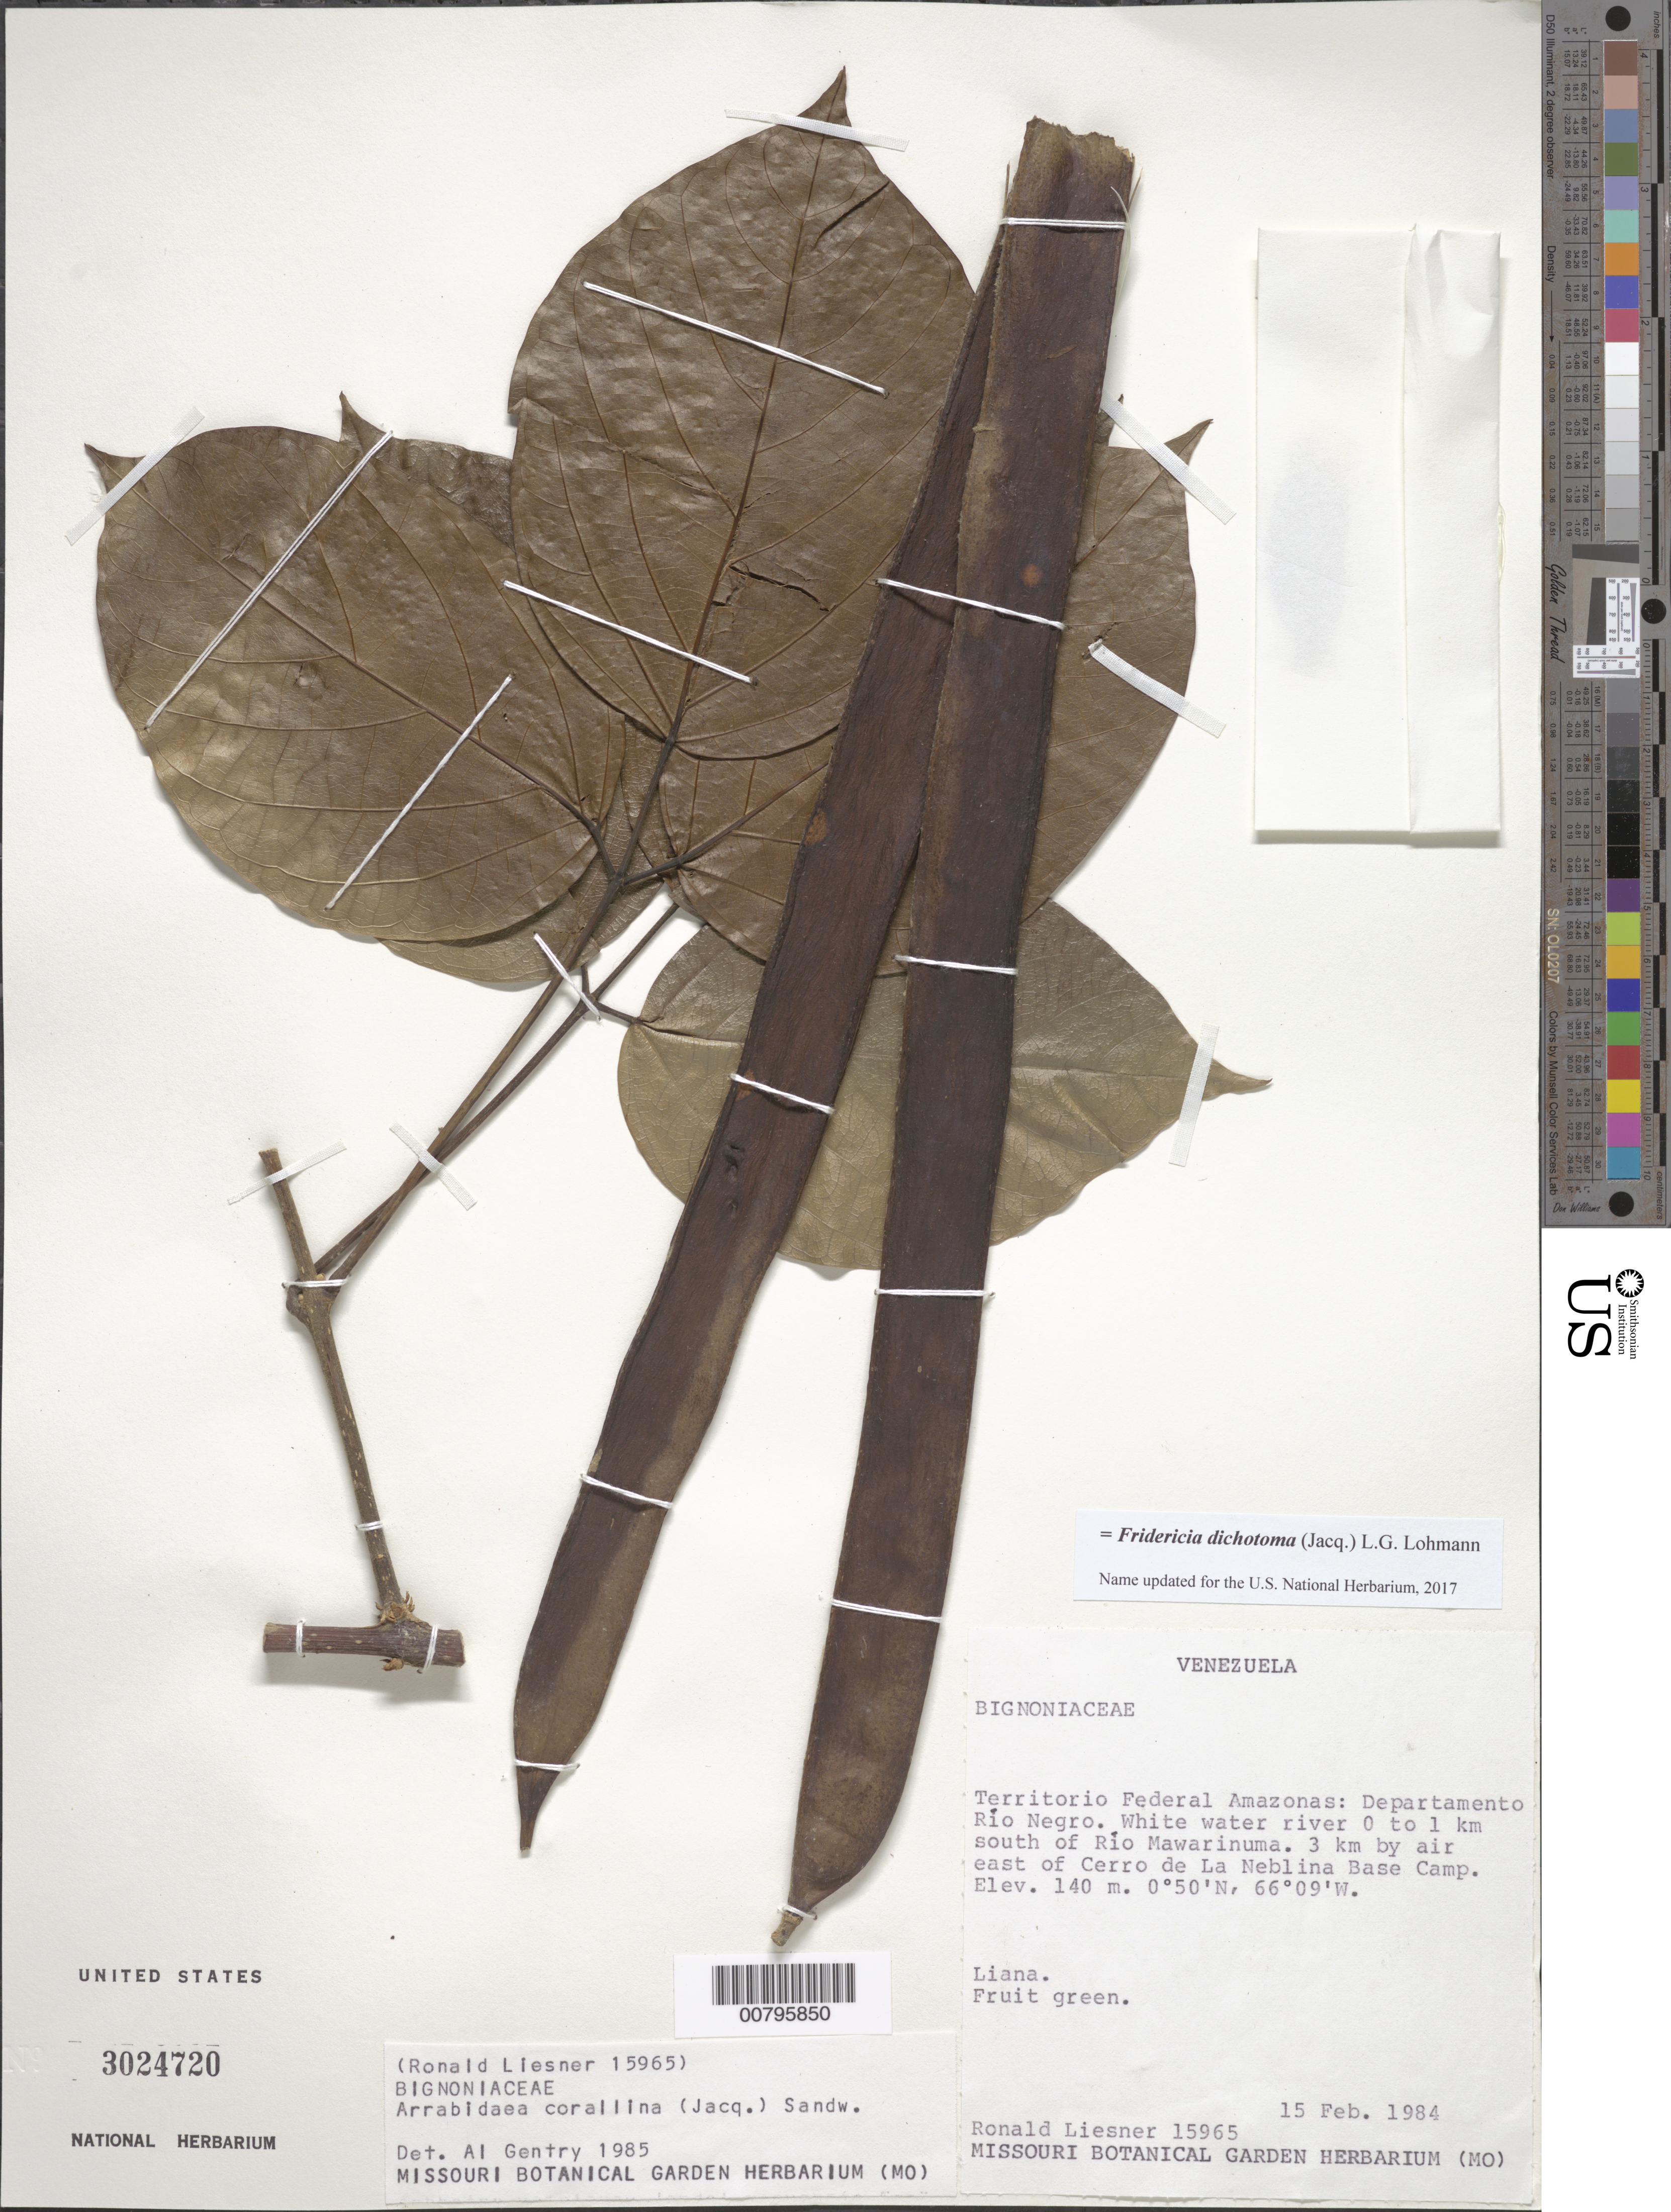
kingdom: Plantae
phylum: Tracheophyta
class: Magnoliopsida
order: Lamiales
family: Bignoniaceae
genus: Arrabidaea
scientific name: Arrabidaea corallina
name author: (Jacq.) Sandwith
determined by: Gentry, A. H.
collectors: R. L. Liesner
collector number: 15965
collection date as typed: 15-Feb-84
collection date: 1984-02-15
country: Venezuela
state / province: Amazonas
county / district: Río Negro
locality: Río Mawarinuma, 0-1 km S of, 3 km by air east of Cerro de la Neblina base camp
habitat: White water river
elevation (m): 140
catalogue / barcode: US 3024720